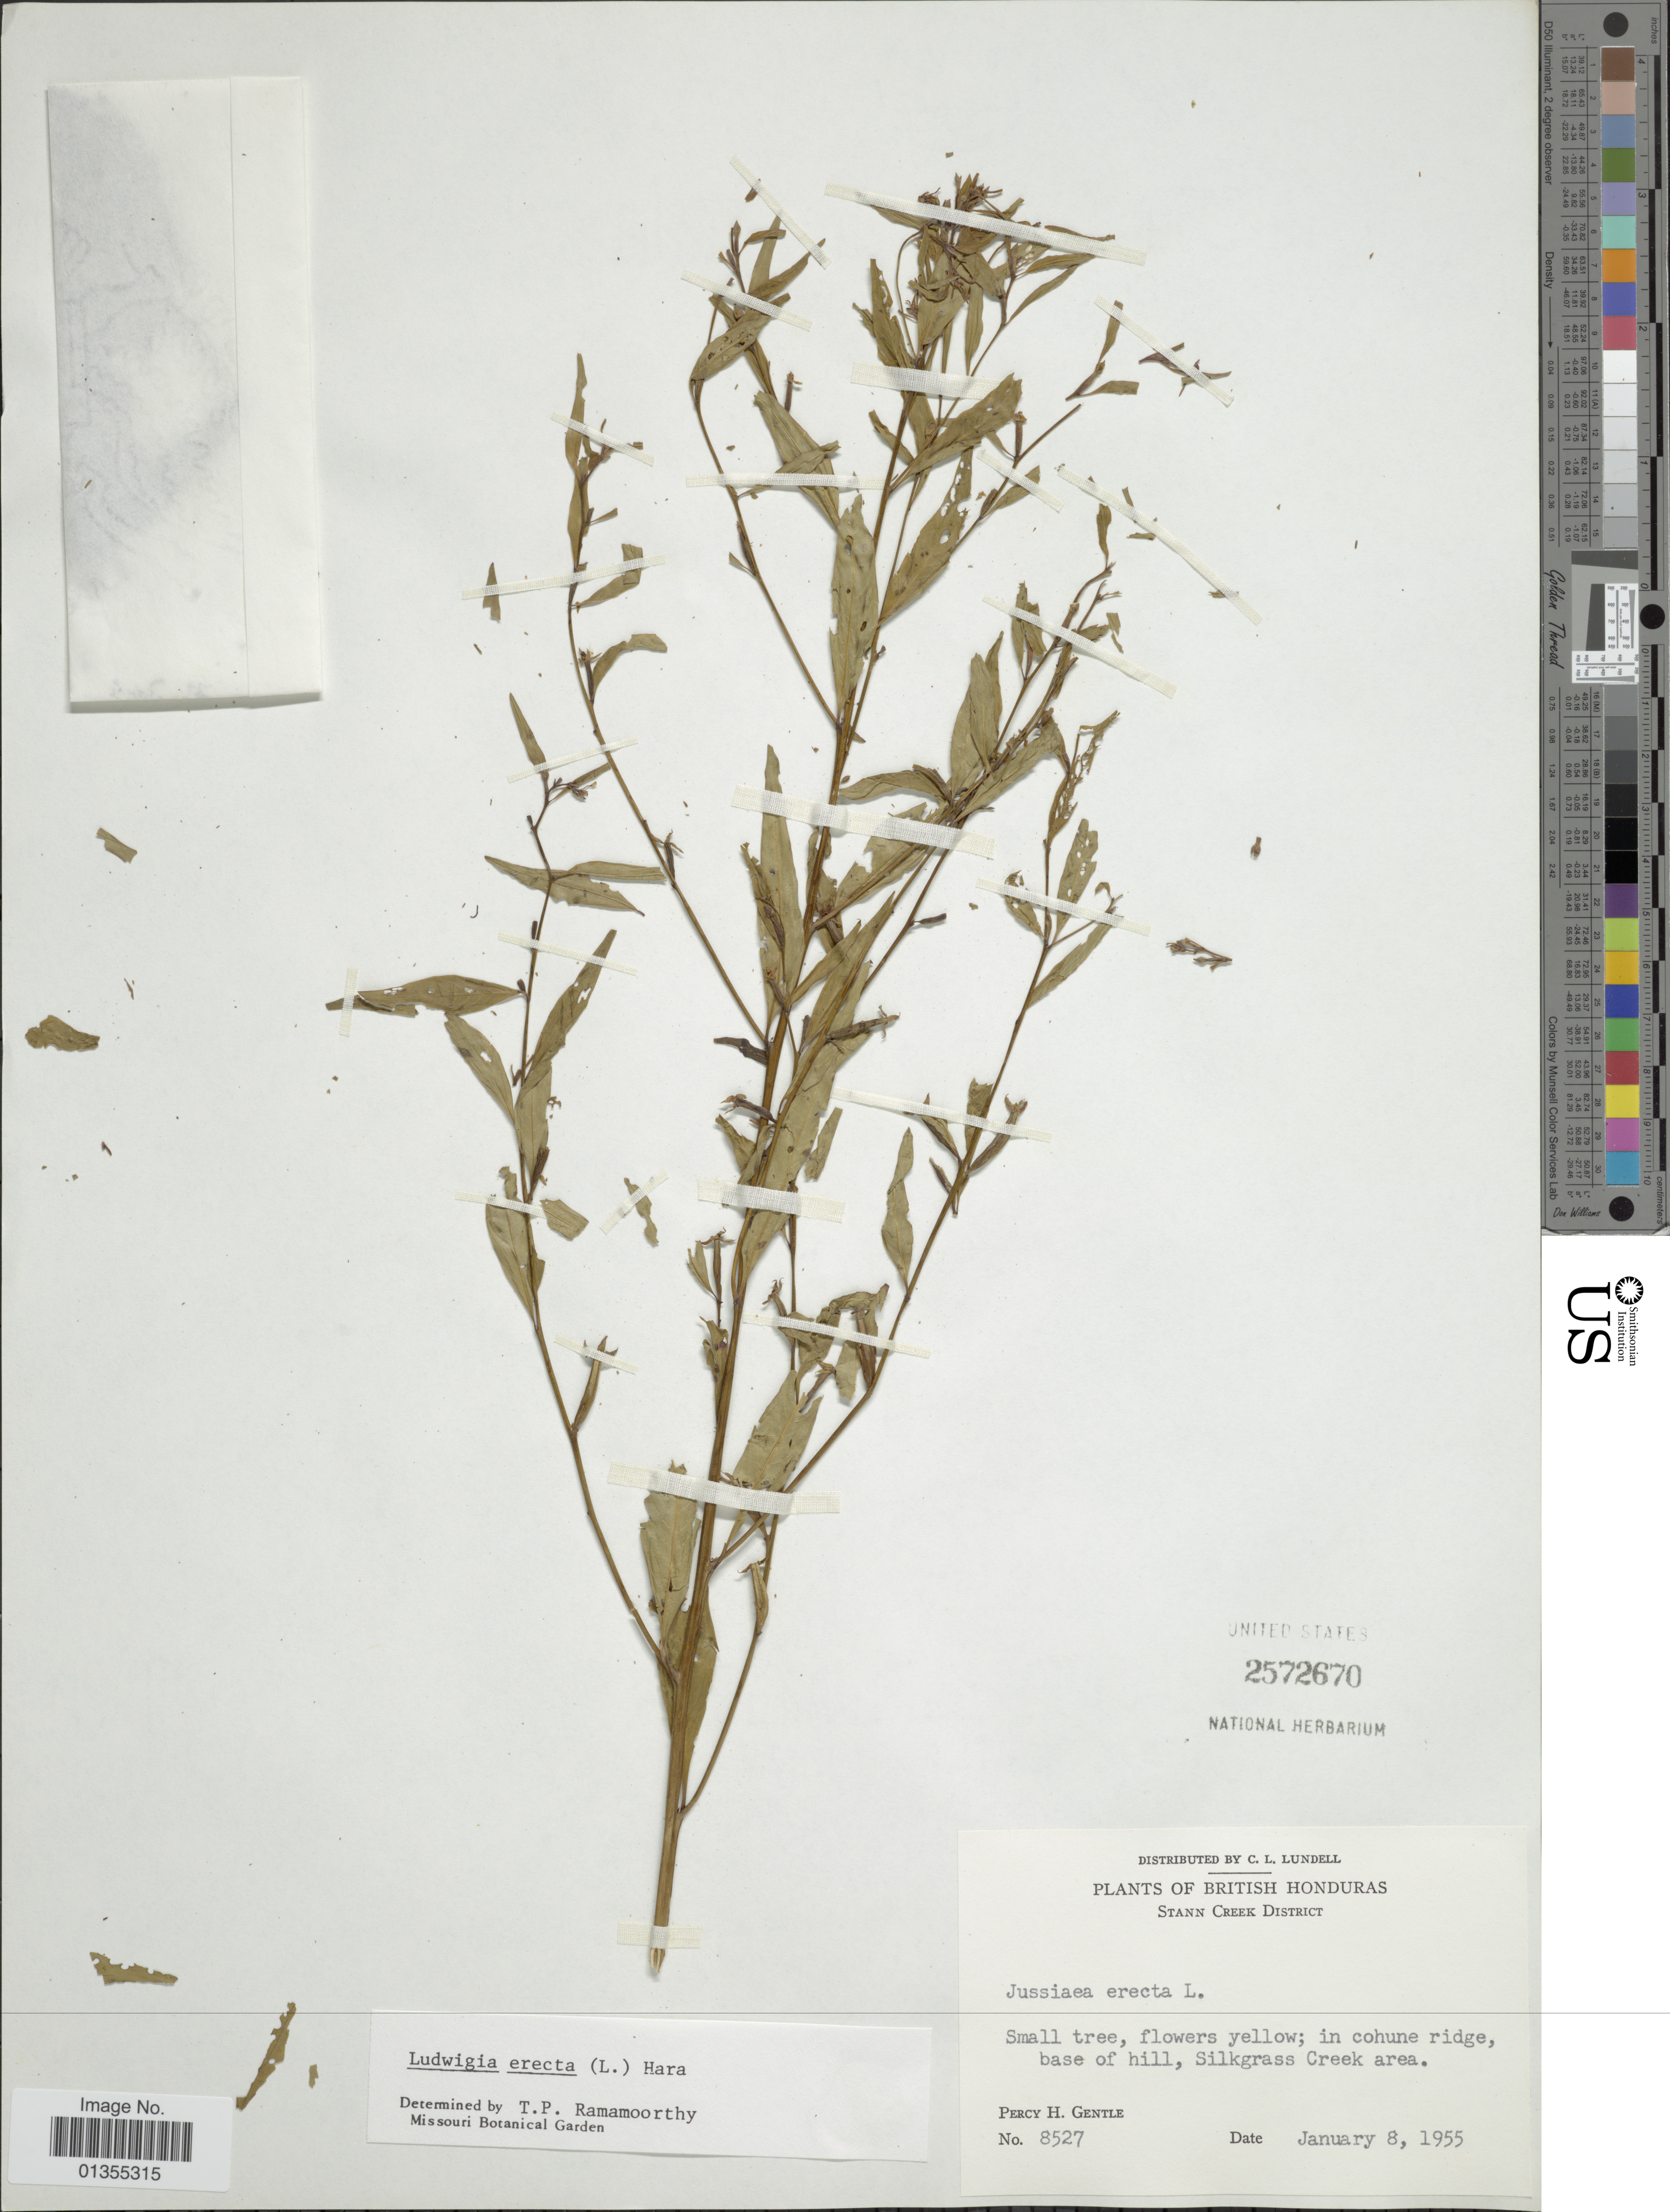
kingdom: Plantae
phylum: Tracheophyta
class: Magnoliopsida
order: Myrtales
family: Onagraceae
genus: Ludwigia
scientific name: Ludwigia erecta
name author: (L.) H. Hara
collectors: P. H. Gentle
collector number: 8527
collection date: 1955-01-08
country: Belize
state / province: Stann Creek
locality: British Honduras. In cohune ridge, base of hill, Silkgrass Creek area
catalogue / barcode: US 2572670